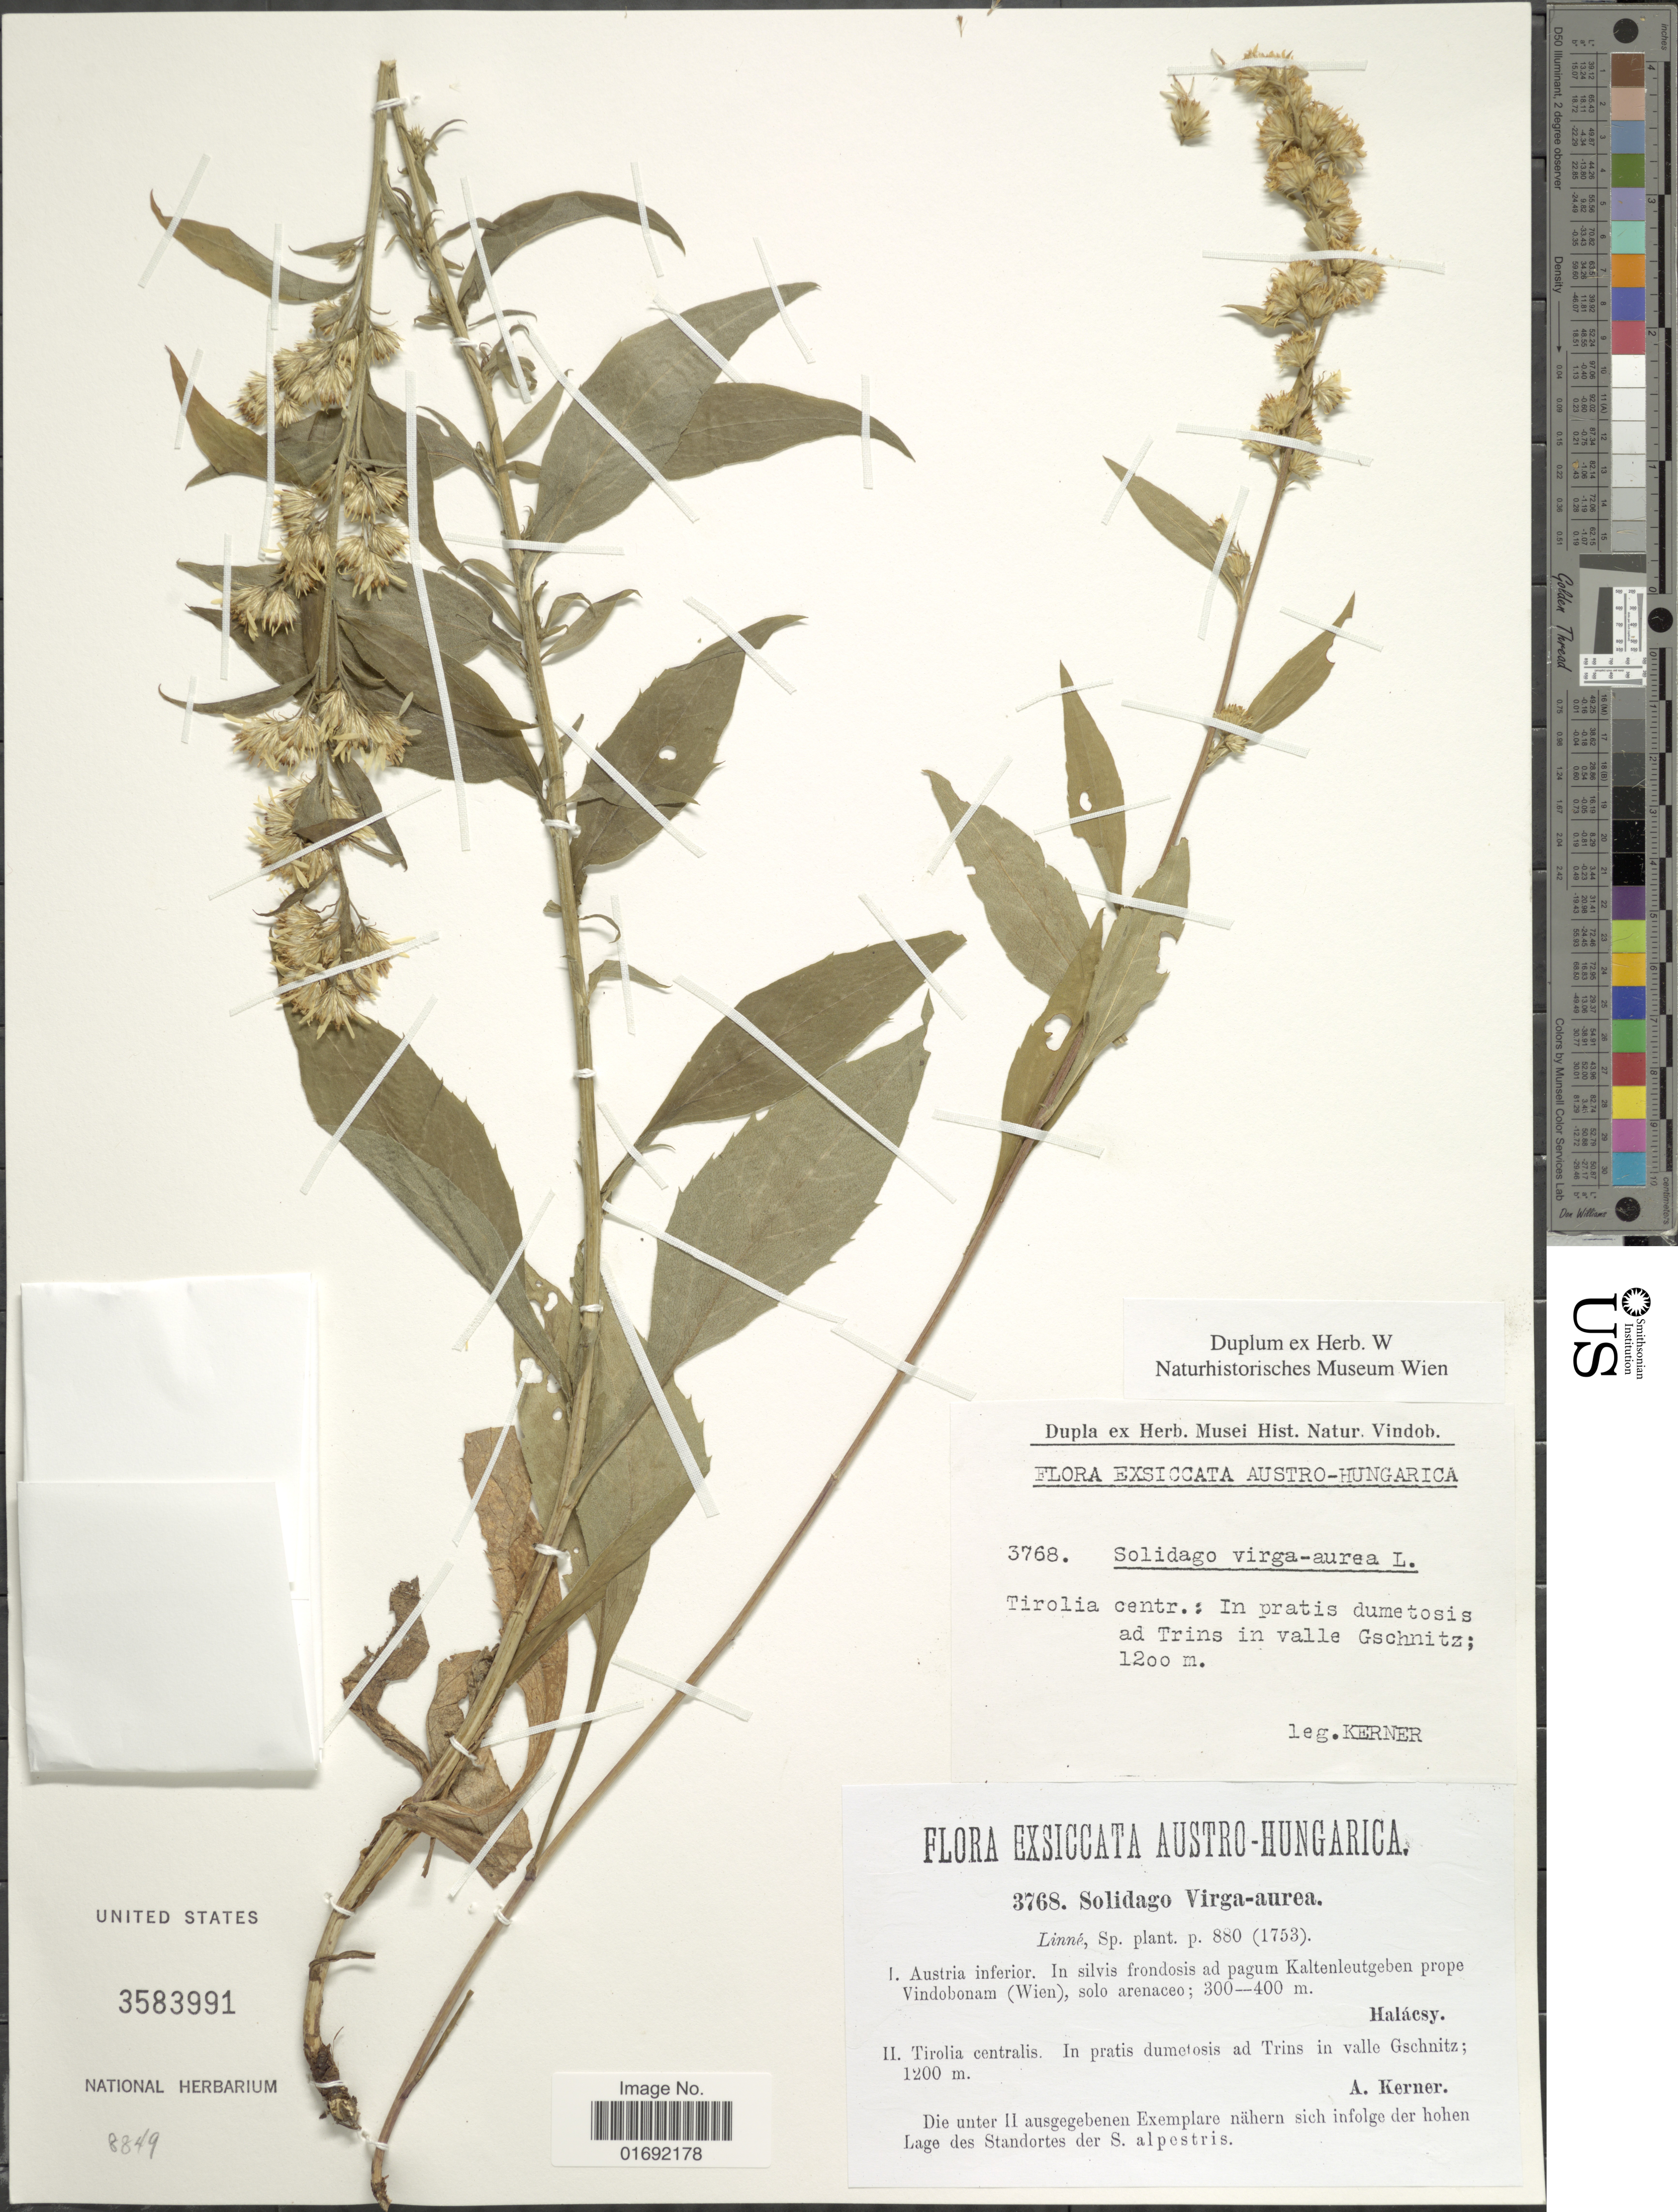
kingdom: Plantae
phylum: Tracheophyta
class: Magnoliopsida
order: Asterales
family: Asteraceae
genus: Solidago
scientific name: Solidago virgaurea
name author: L.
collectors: A. Kerner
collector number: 3768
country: Austria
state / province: Tirol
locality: Tirolia centr., in pratis dumetosis ad Trins in valle Gschnitz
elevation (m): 1200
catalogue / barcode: US 3583991